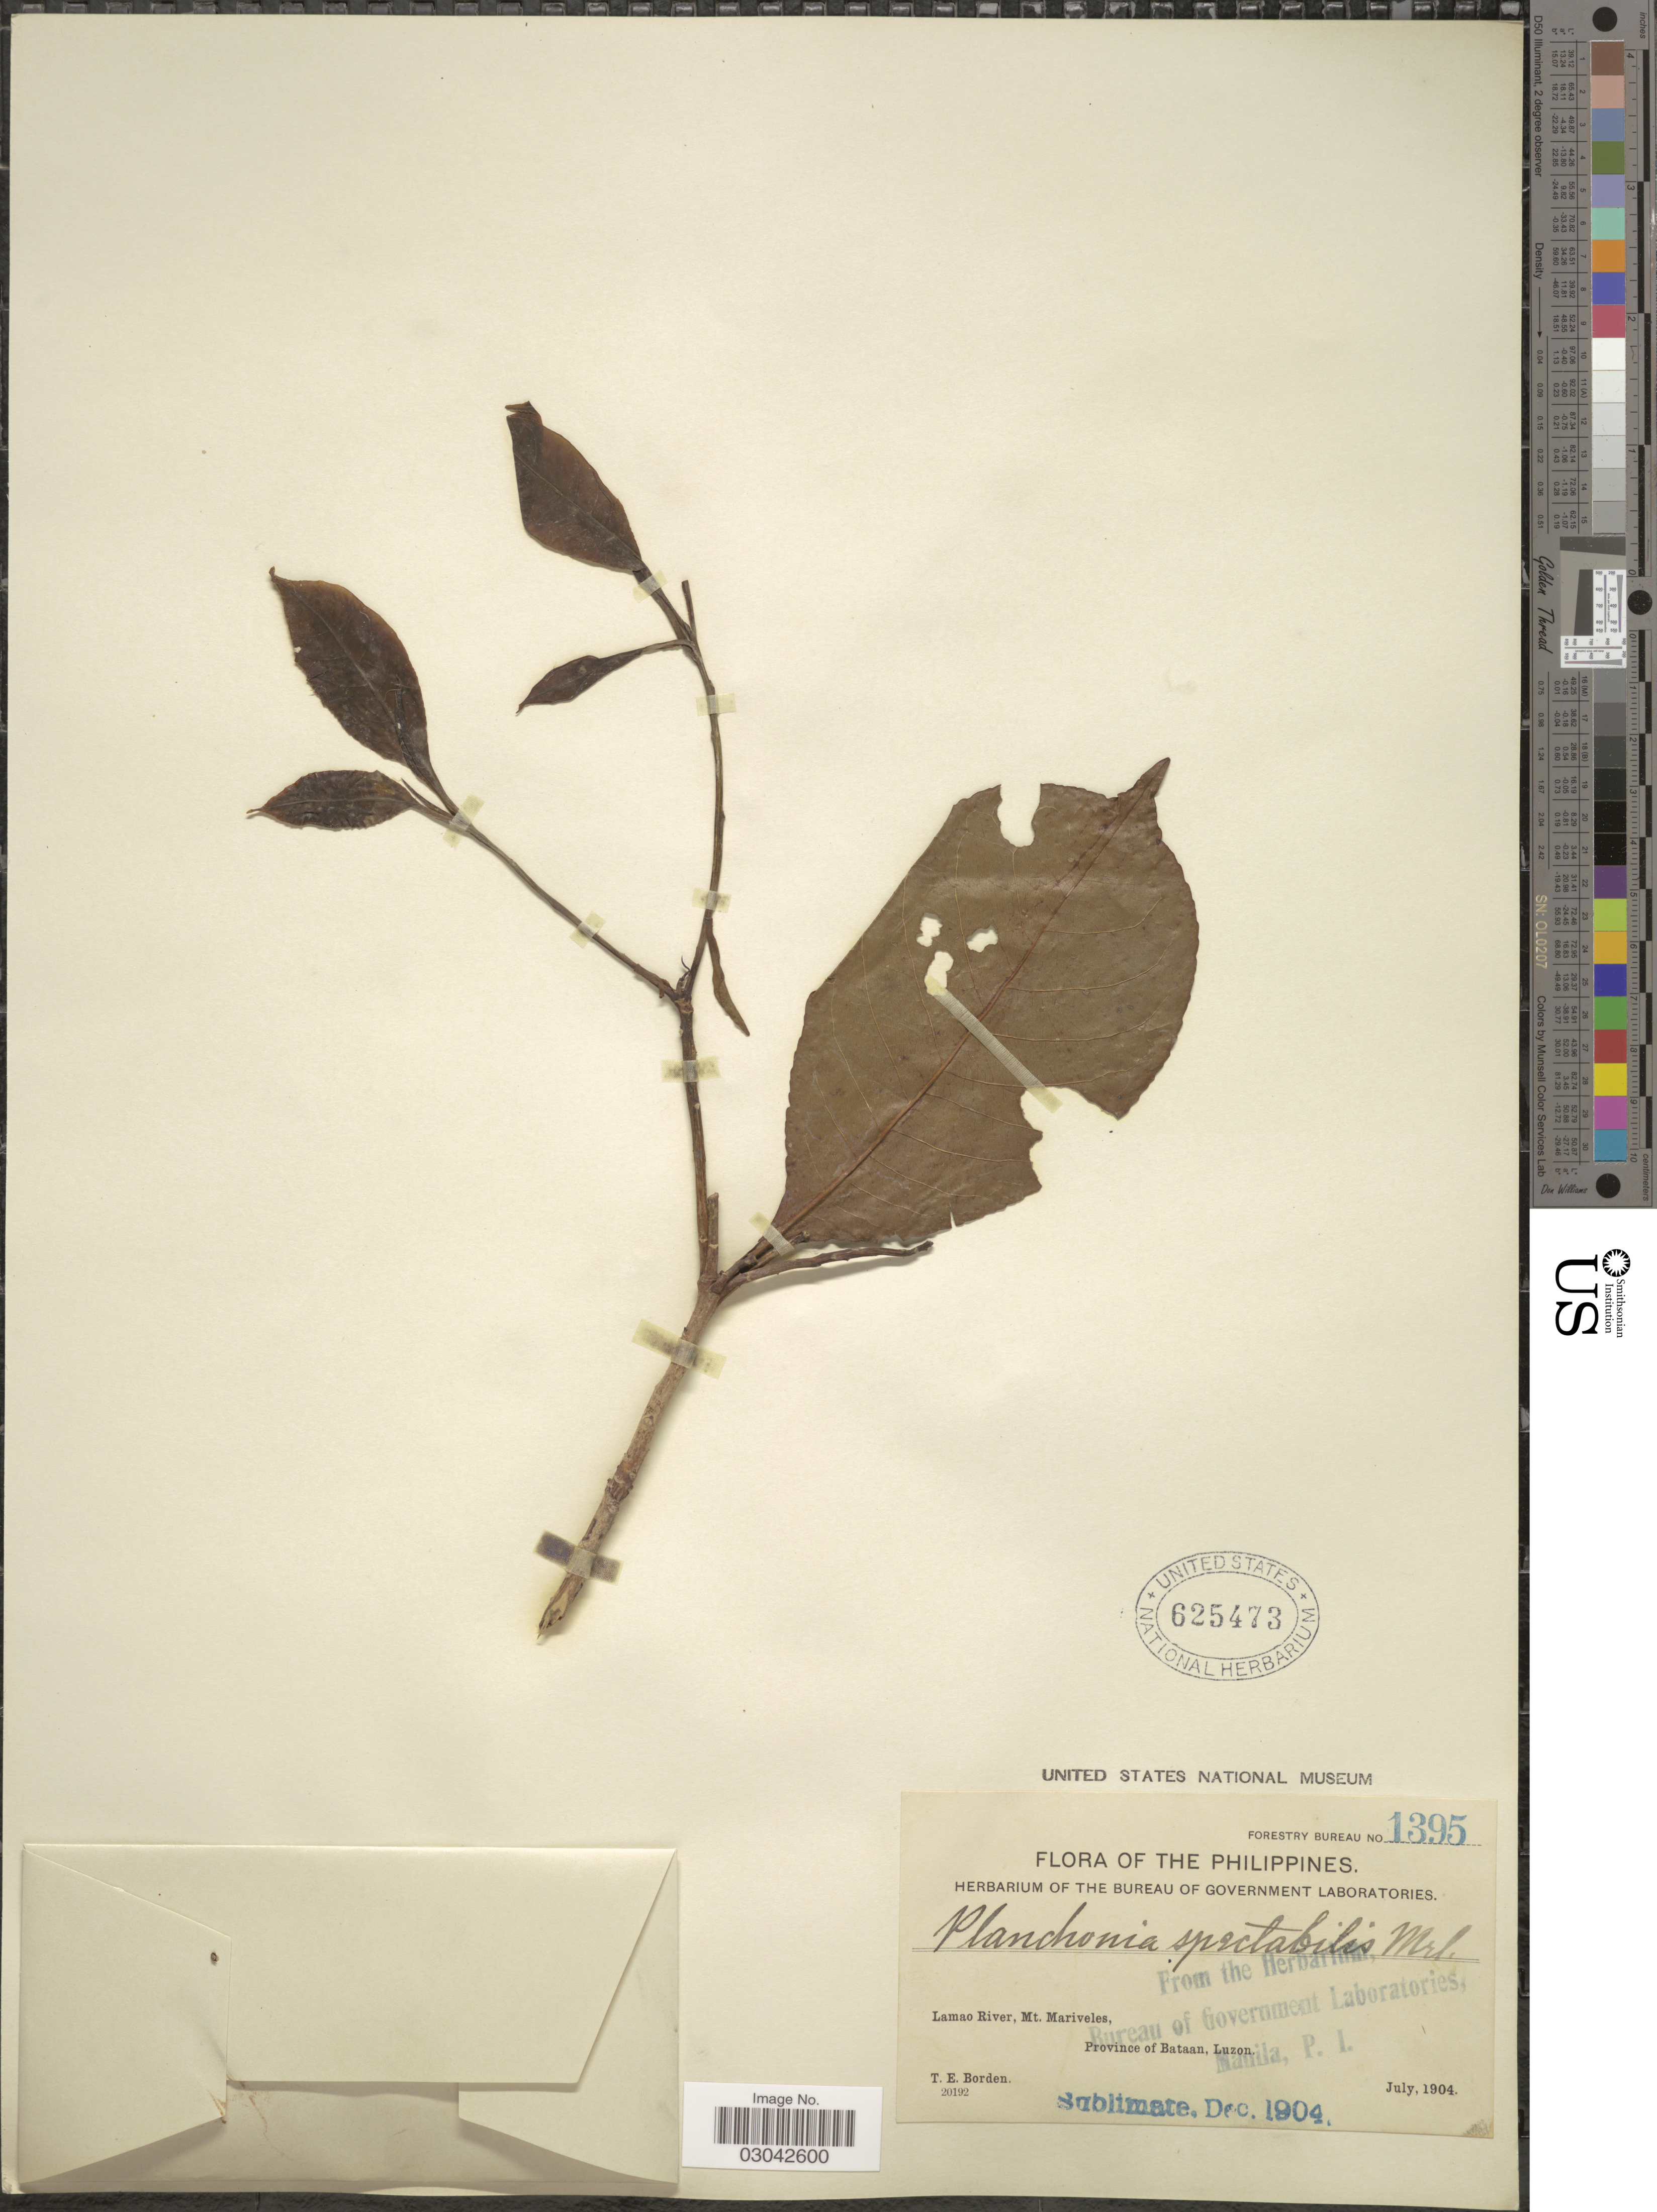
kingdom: Plantae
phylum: Tracheophyta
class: Magnoliopsida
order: Ericales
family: Lecythidaceae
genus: Planchonia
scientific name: Planchonia spectabilis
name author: Merr.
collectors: T. E. Borden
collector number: Forestry Bureau 1395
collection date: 1904-07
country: Philippines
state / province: Cagayan Valley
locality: Lamao River, Mt. Mariveles Province of Bataan, Luzon.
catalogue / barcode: US 625473